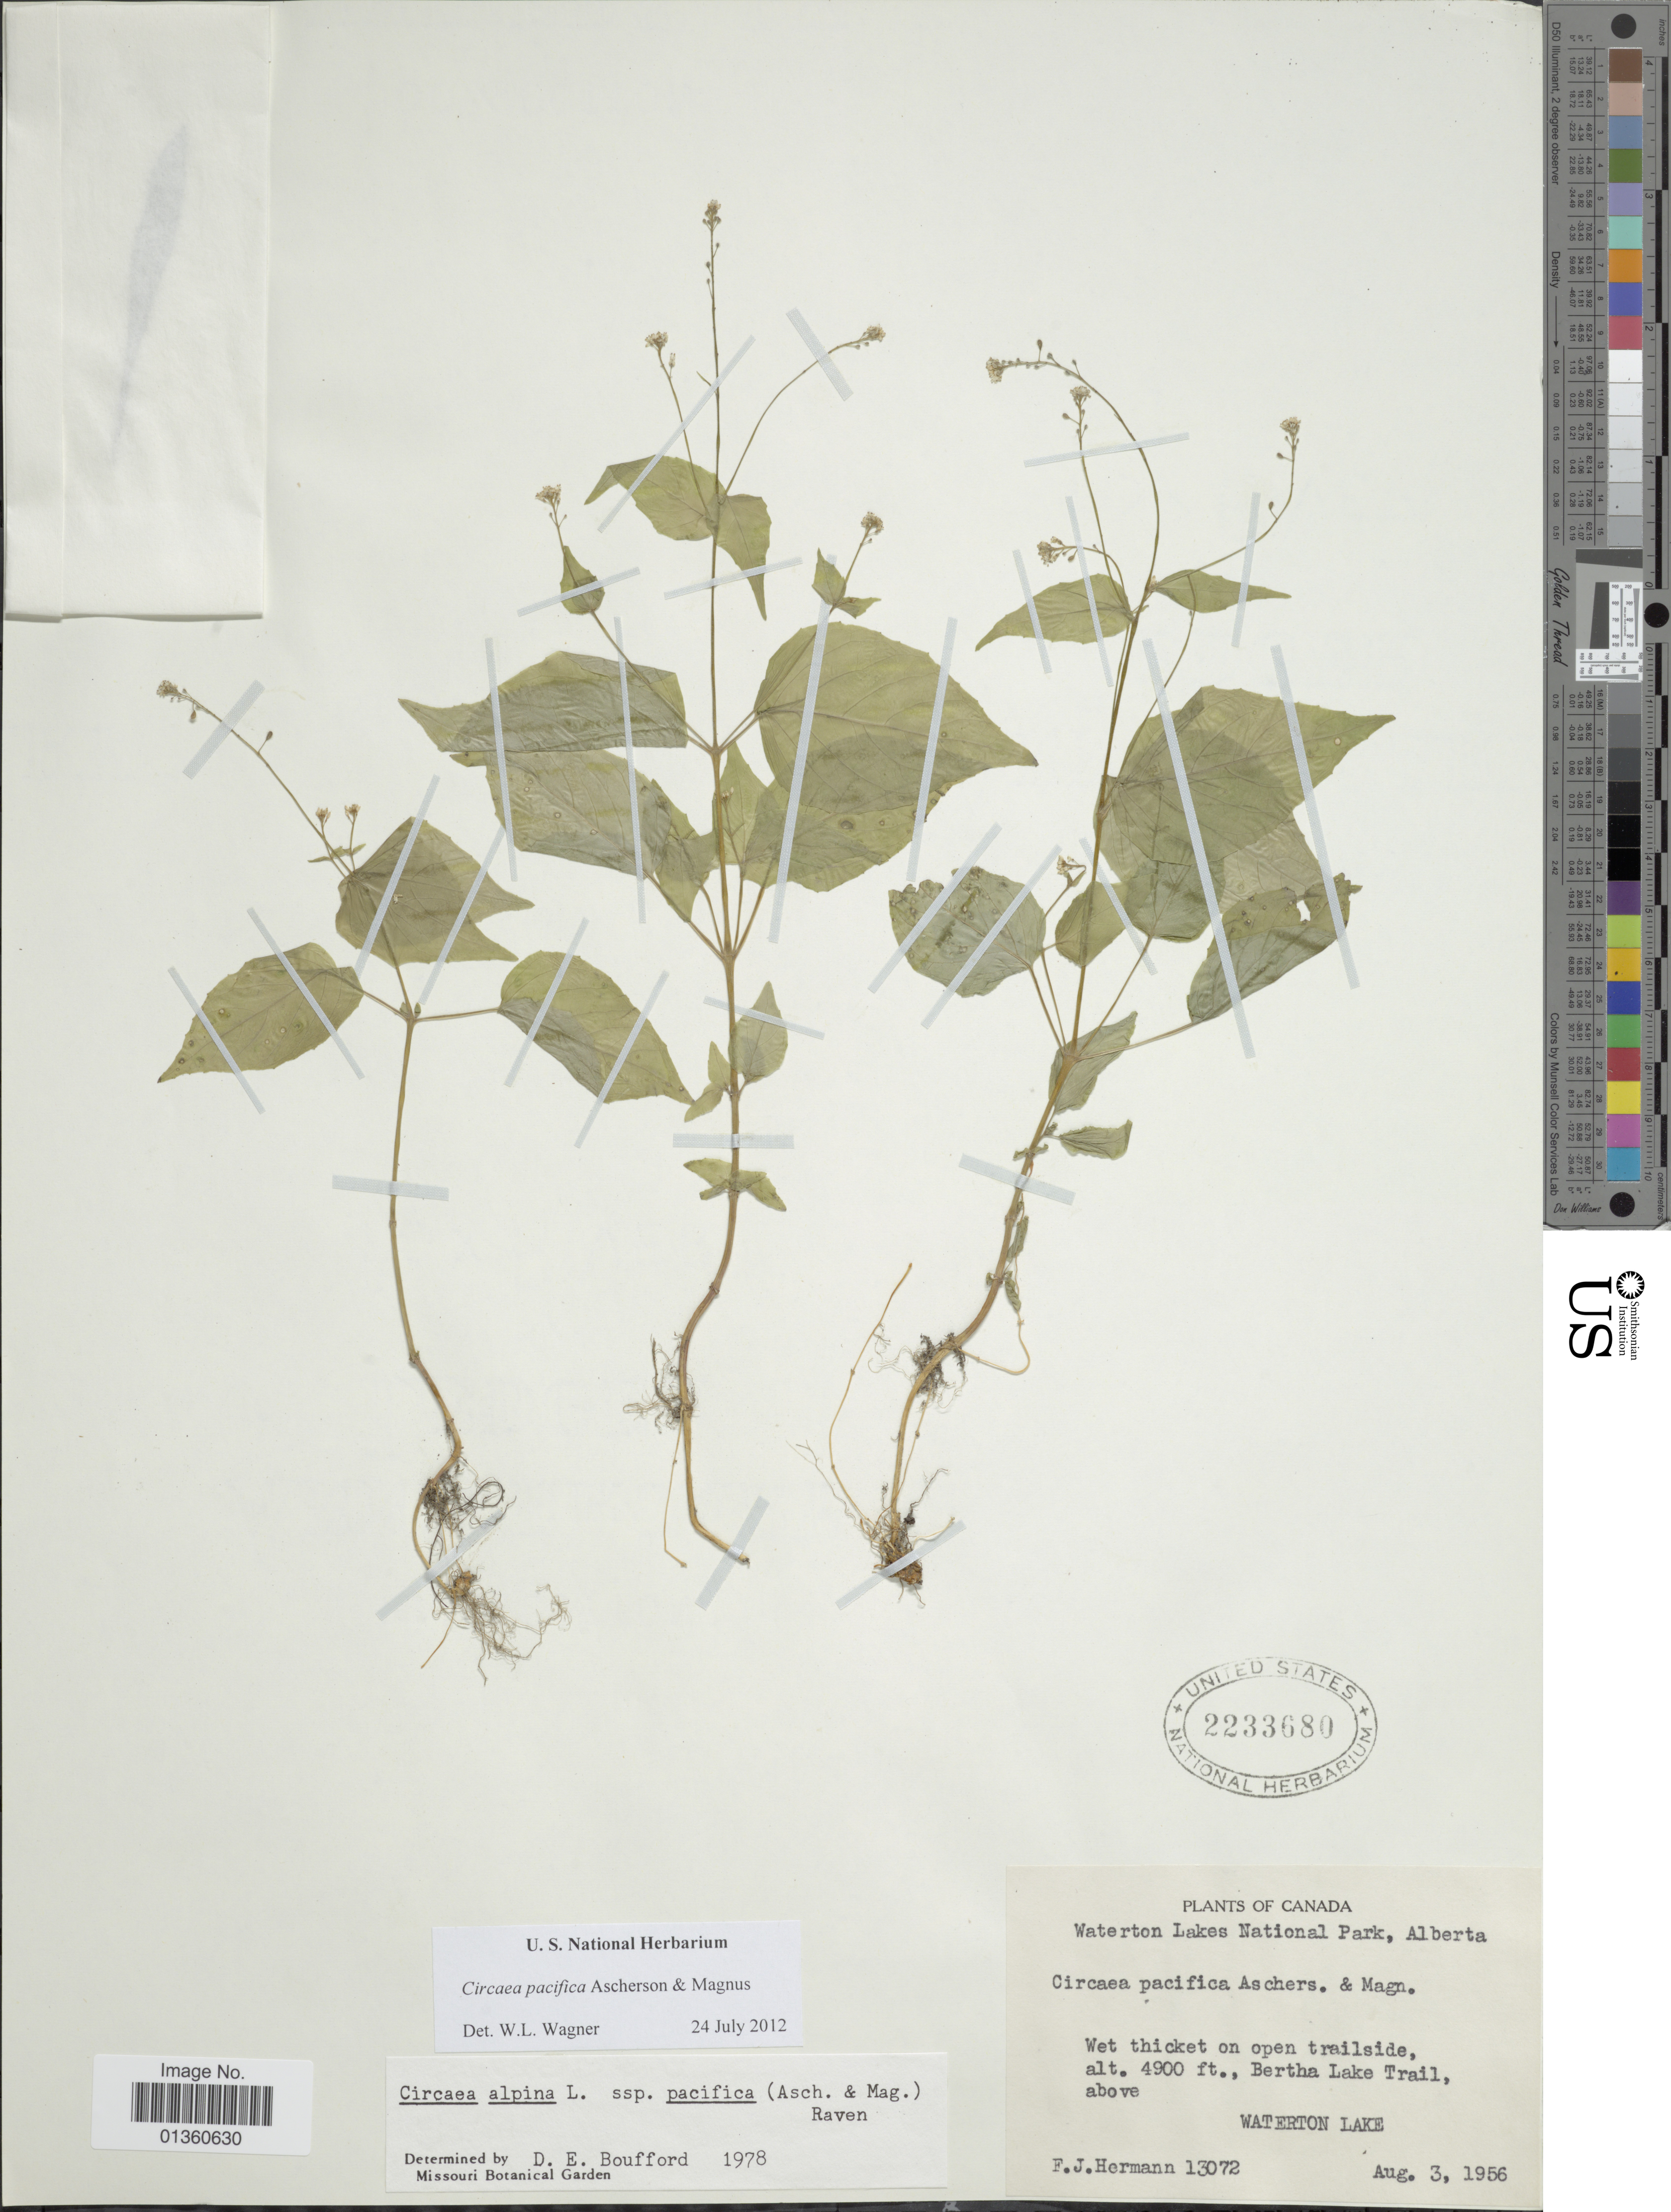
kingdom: Plantae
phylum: Tracheophyta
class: Magnoliopsida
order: Myrtales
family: Onagraceae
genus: Circaea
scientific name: Circaea pacifica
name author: Asch. & Magnus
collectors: F. J. Hermann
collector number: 13072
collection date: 1956-08-03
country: Canada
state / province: Alberta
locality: Waterton Lakes National Park. Bertha Lake Trail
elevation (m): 1494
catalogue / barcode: US 2233680